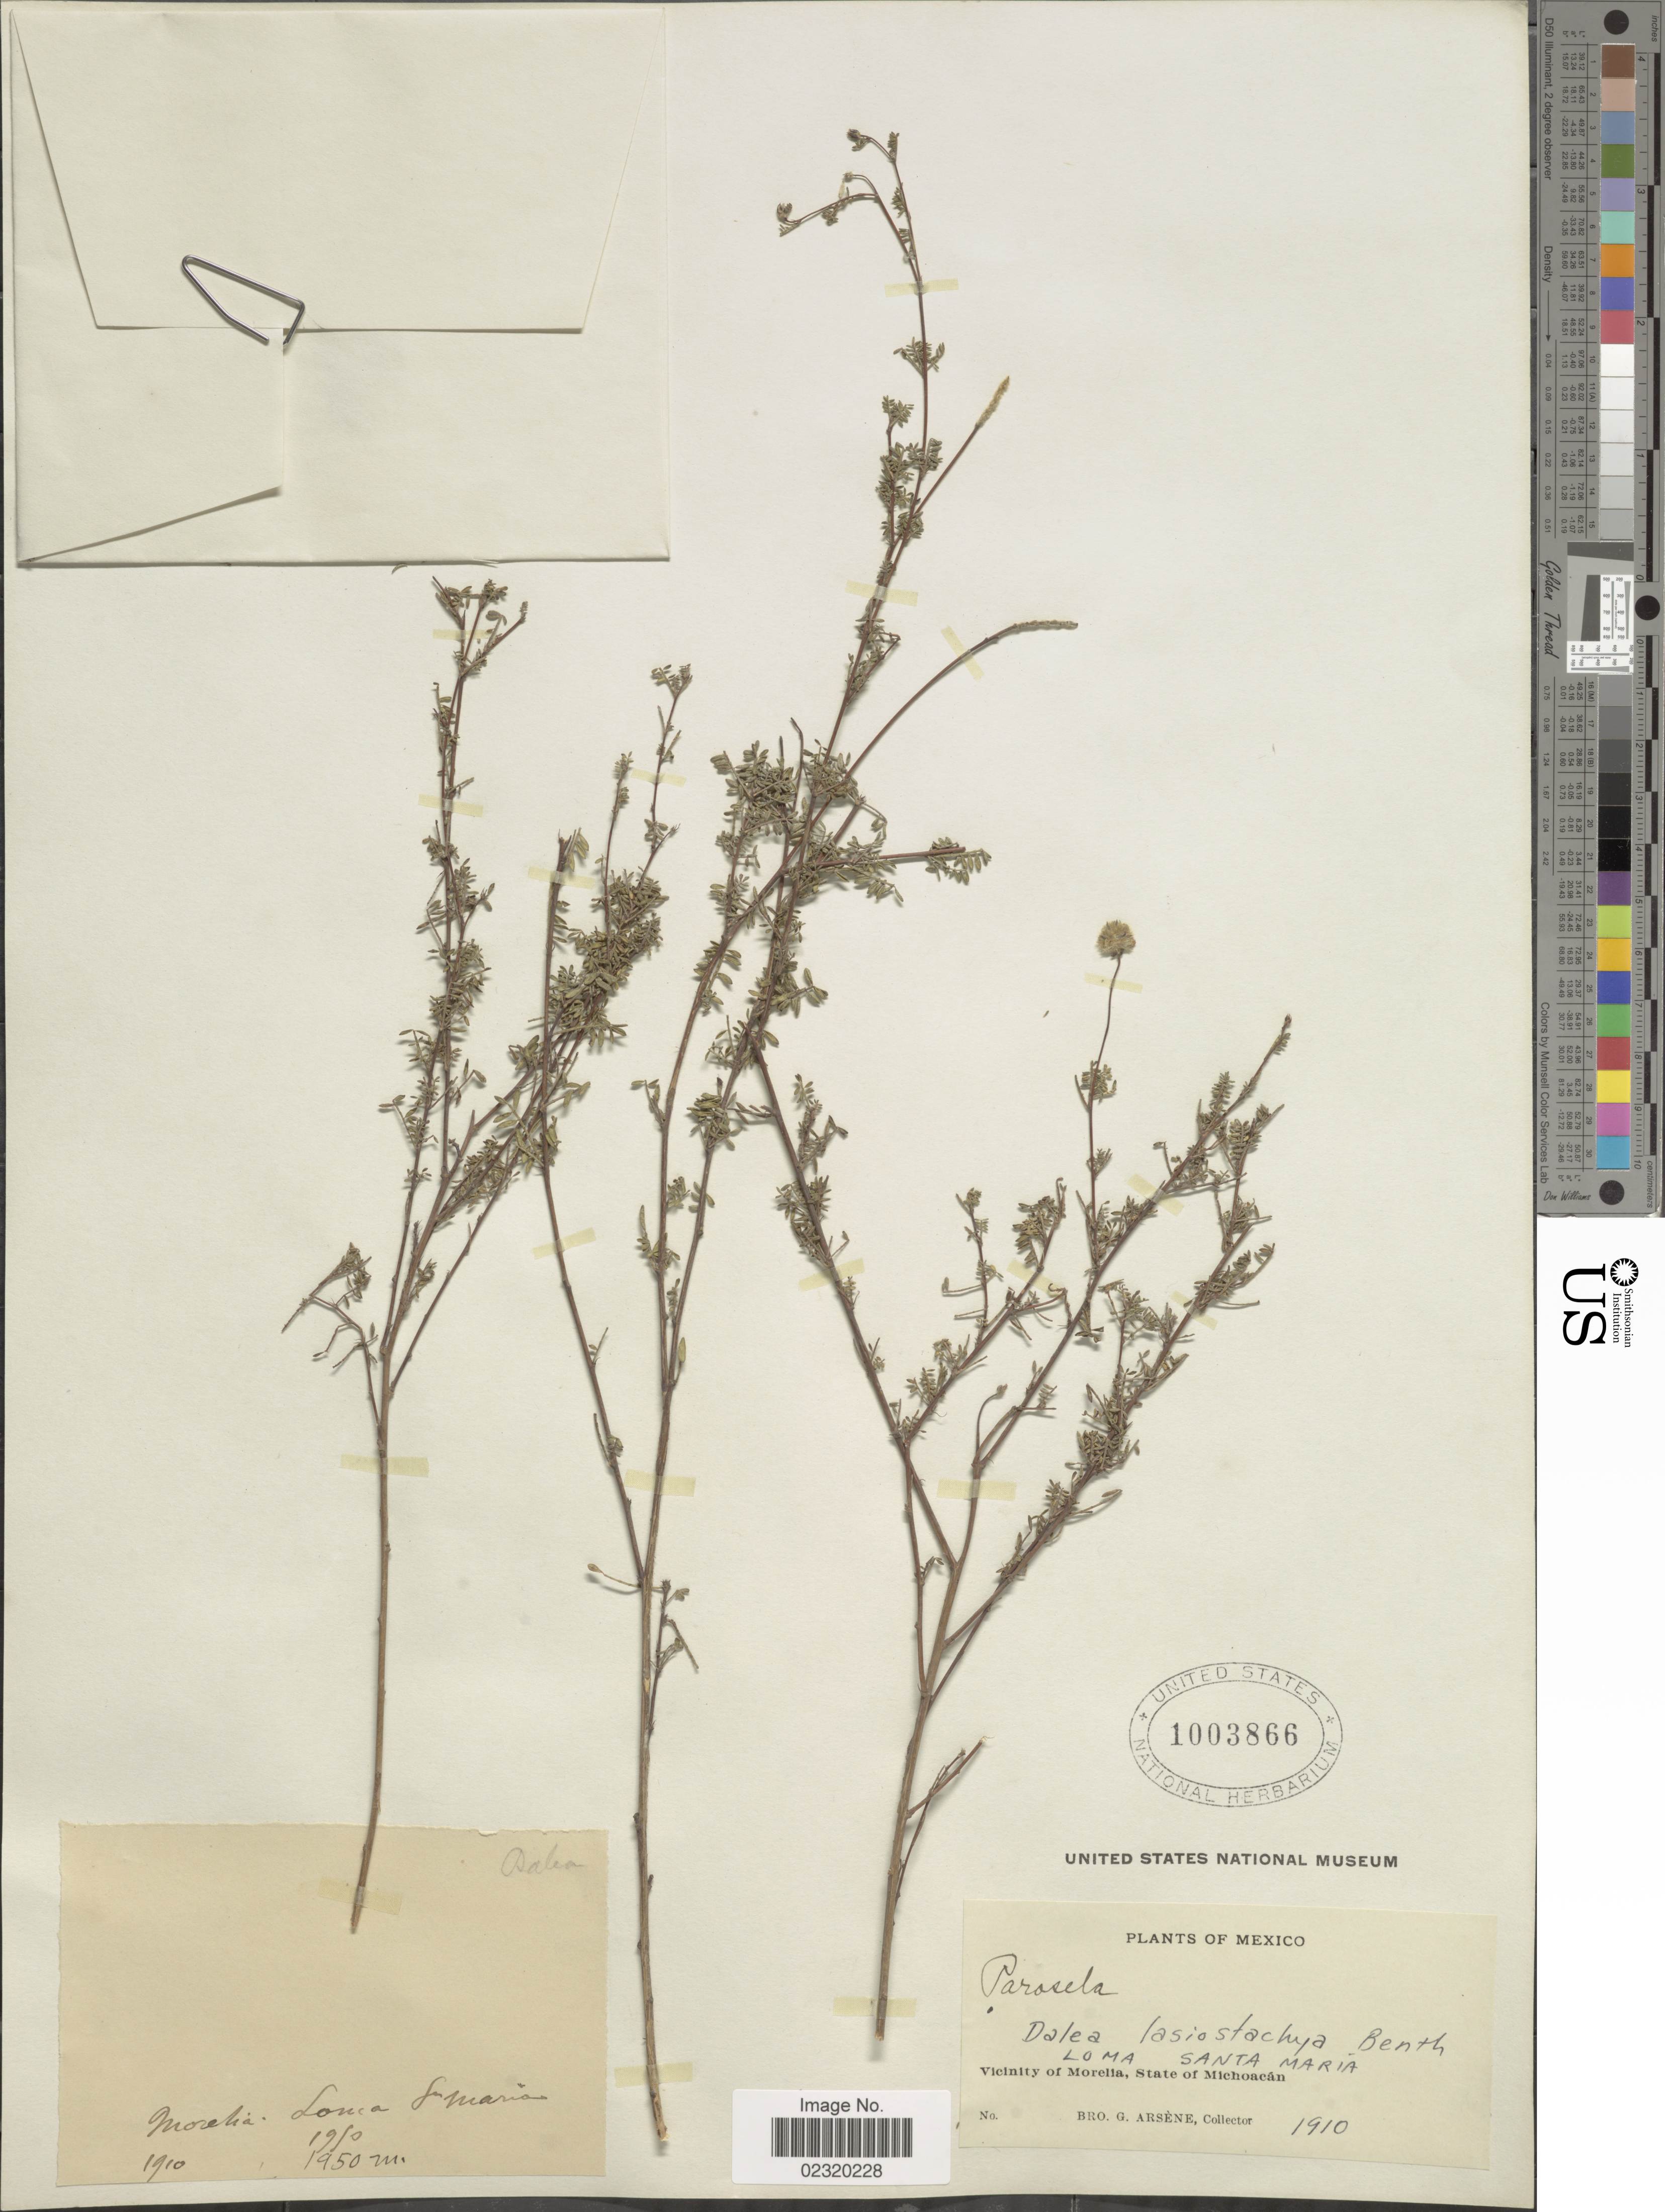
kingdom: Plantae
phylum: Tracheophyta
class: Magnoliopsida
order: Fabales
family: Fabaceae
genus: Dalea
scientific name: Dalea versicolor var. involuta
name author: (Rydb.) Barneby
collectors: Bro. G. Arsène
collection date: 1910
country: Mexico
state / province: Michoacán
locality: Loma, Santa Maria, Vicinity of Morelia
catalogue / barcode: US 1003866